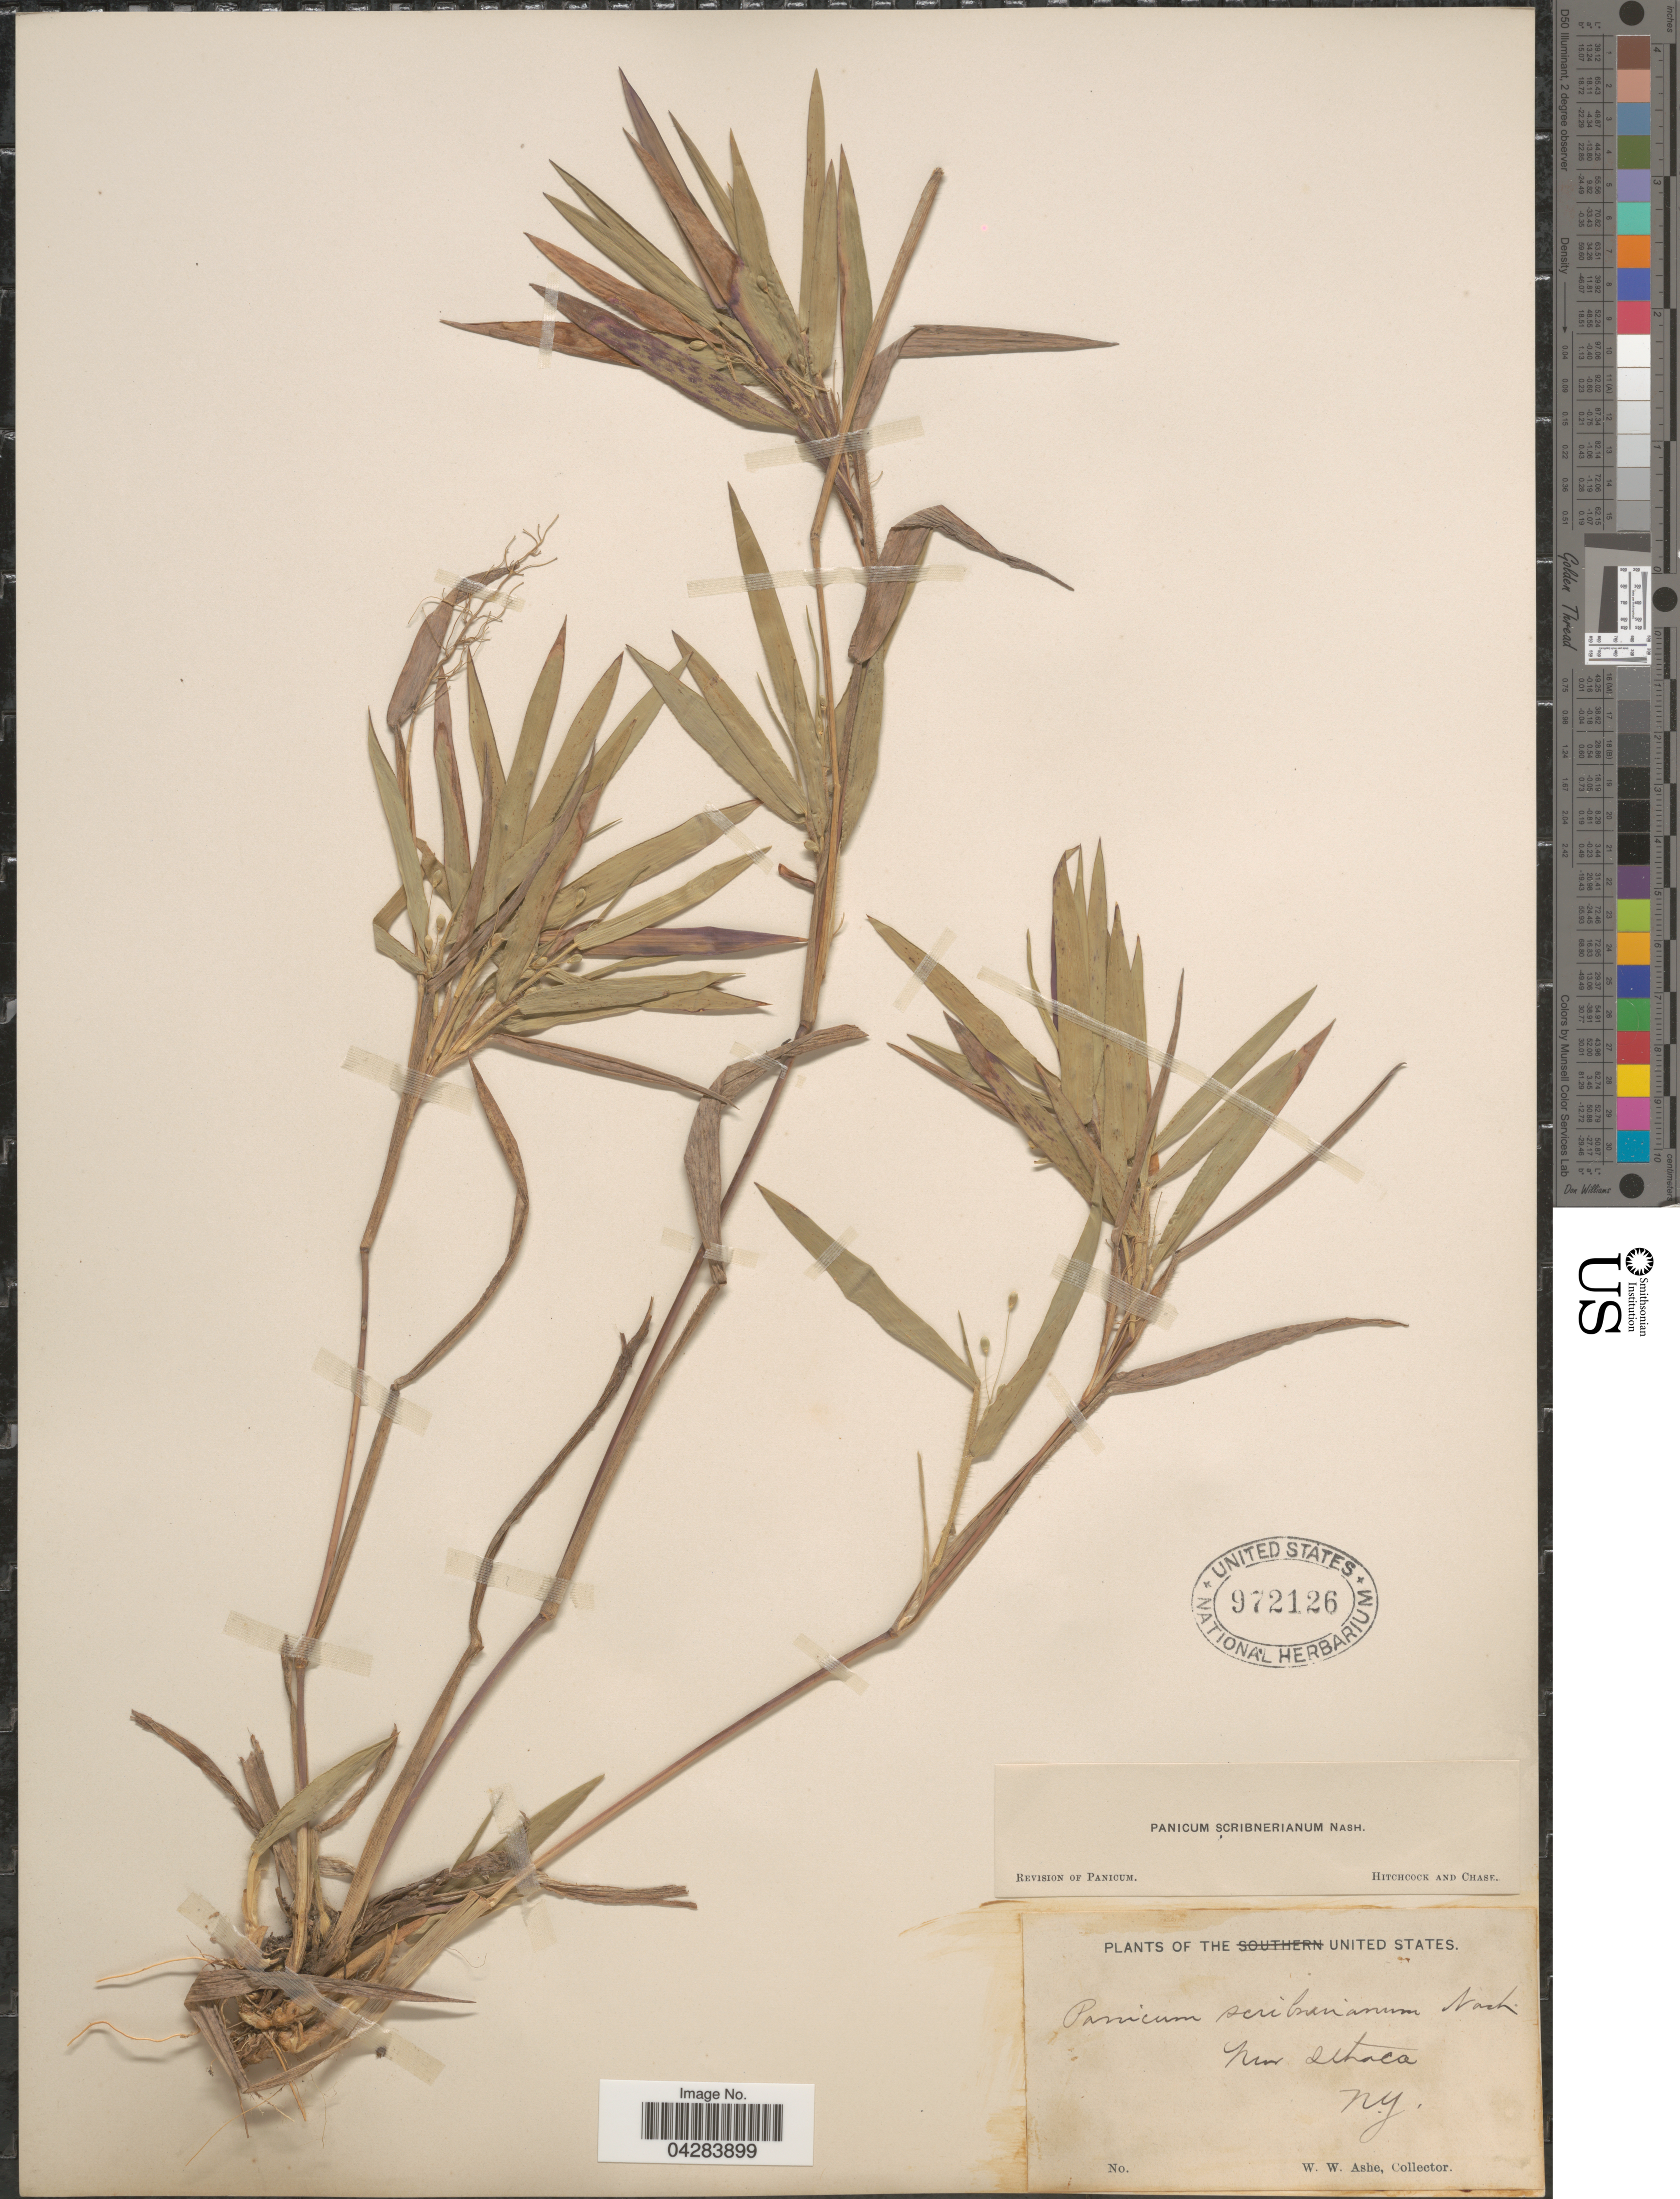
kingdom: Plantae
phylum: Tracheophyta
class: Liliopsida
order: Poales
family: Poaceae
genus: Dichanthelium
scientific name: Dichanthelium oligosanthes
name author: (Schult.) Gould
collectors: W. W. Ashe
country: United States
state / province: New York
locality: New Ithaca.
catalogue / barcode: US 972126